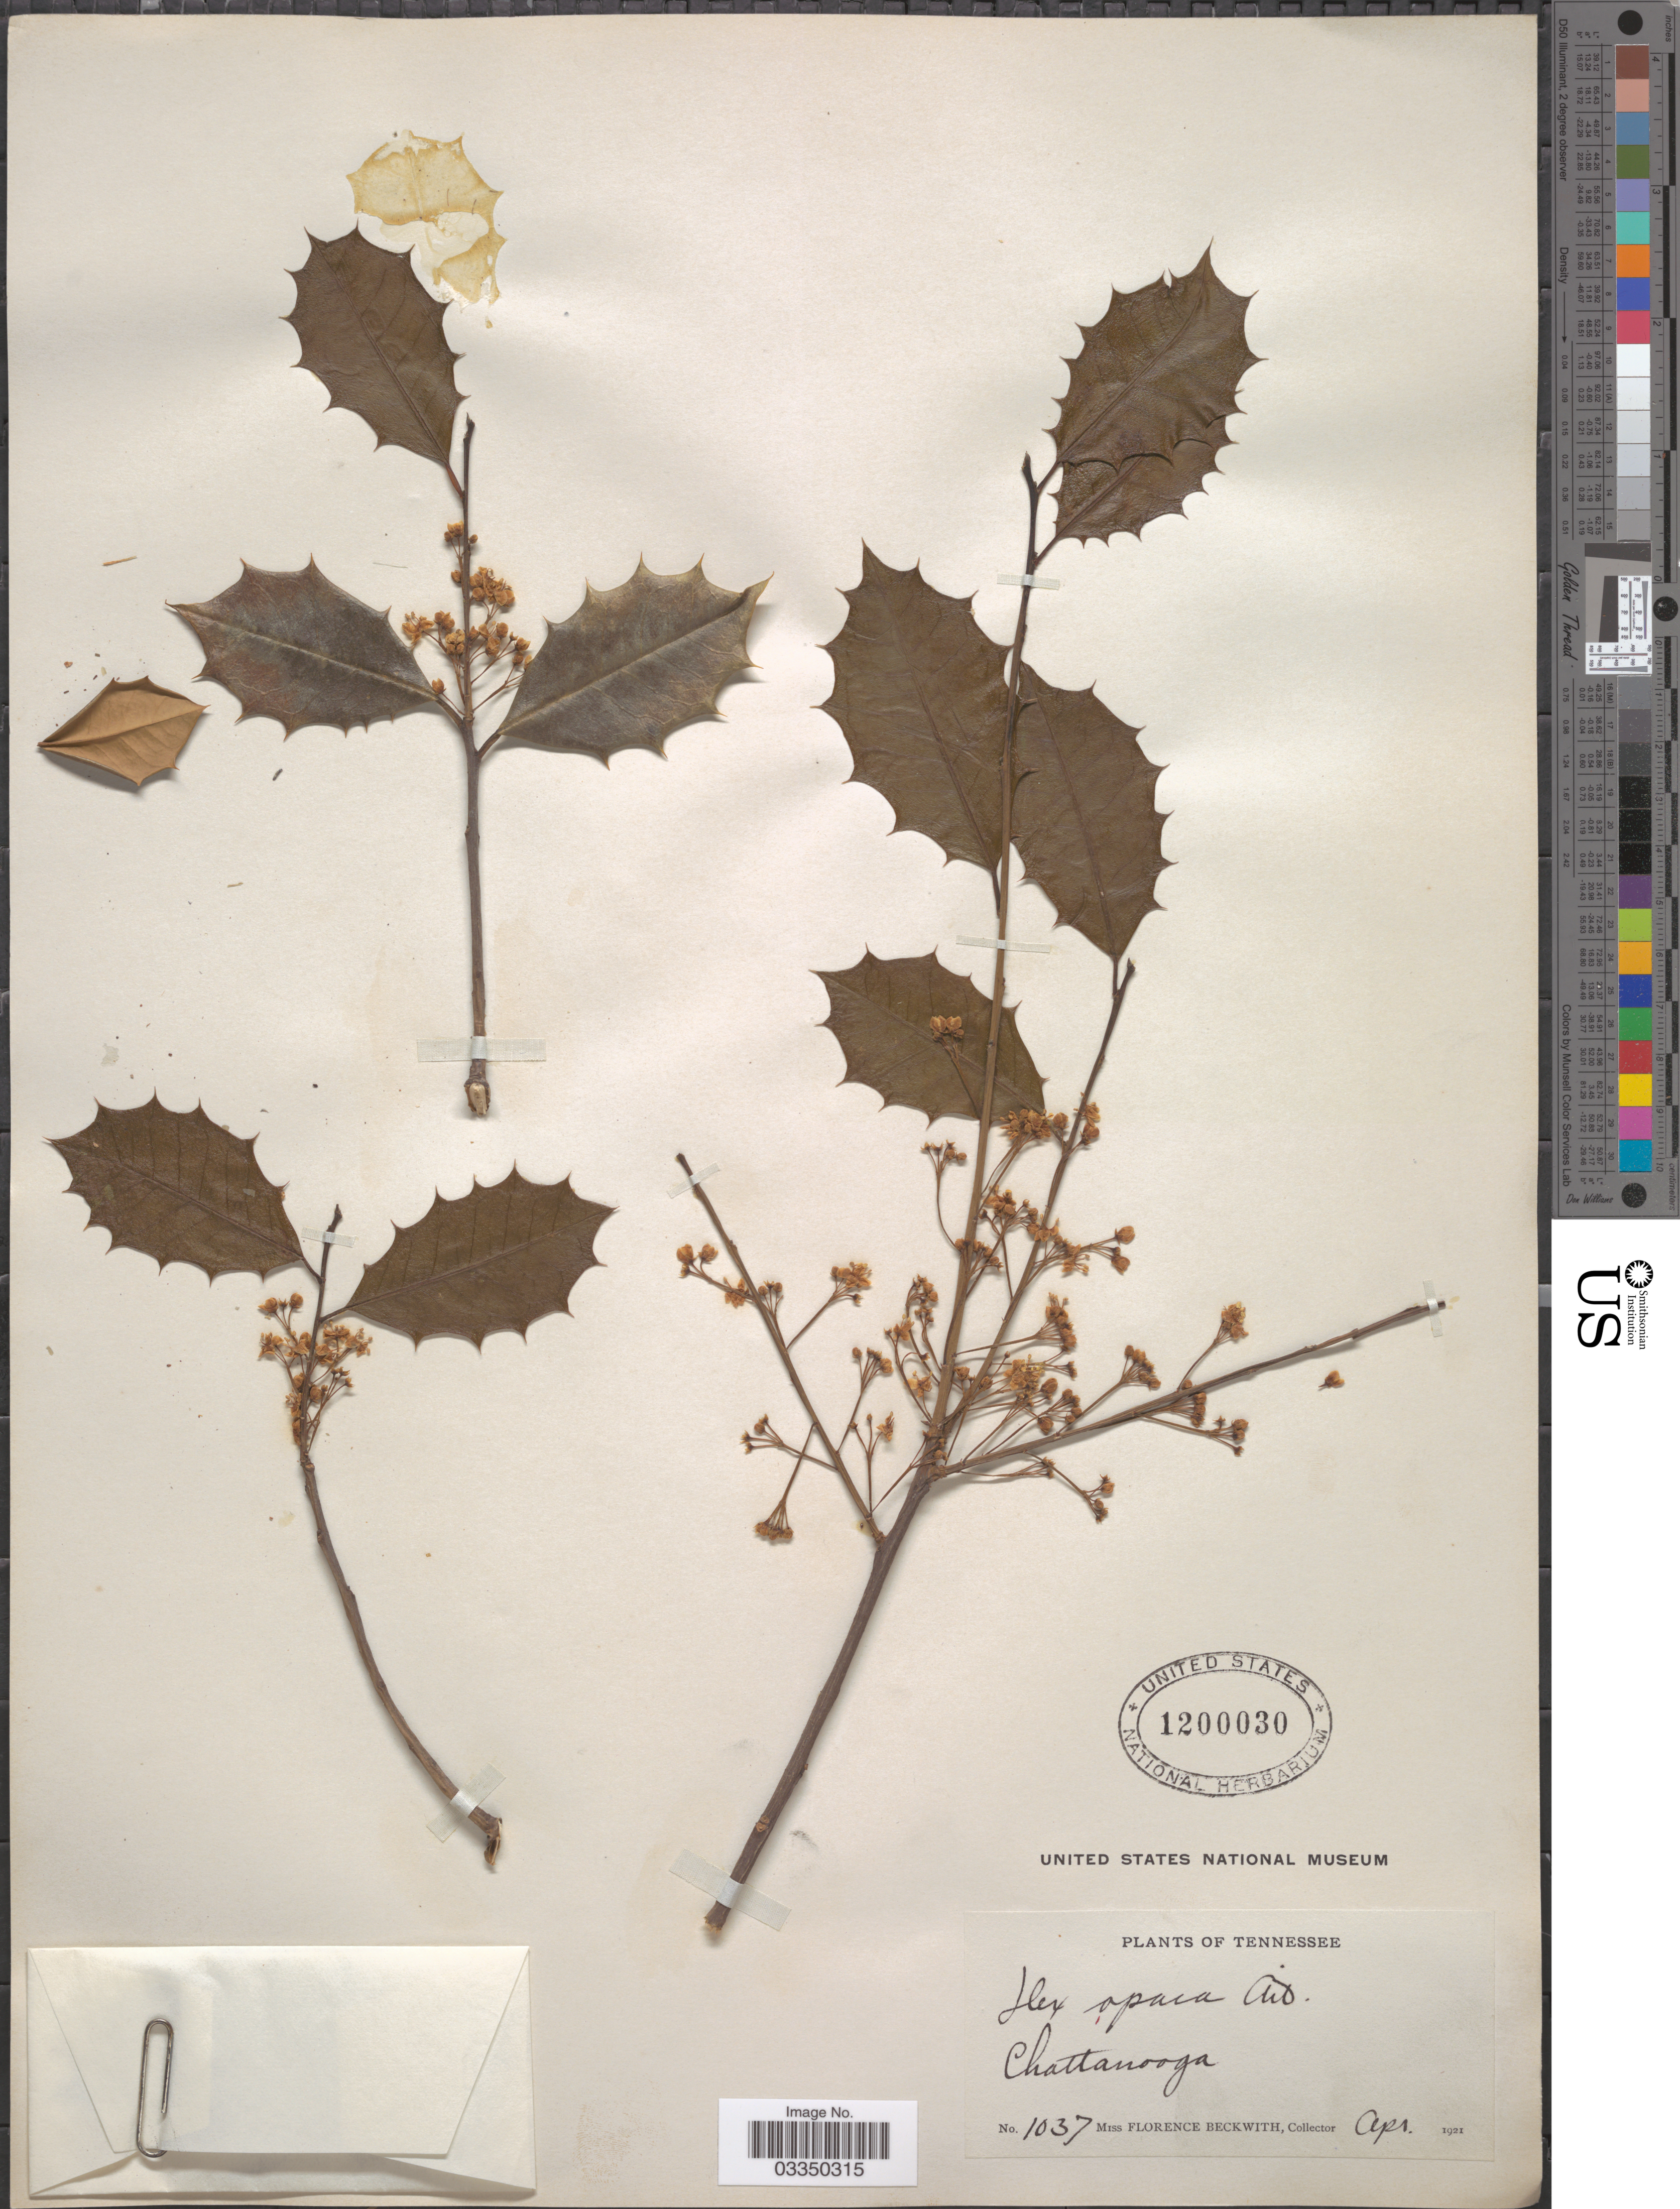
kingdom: Plantae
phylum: Tracheophyta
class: Magnoliopsida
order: Aquifoliales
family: Aquifoliaceae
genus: Ilex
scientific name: Ilex opaca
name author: Aiton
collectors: F. Beckwith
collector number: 1037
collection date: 1921-04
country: United States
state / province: Tennessee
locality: Chattanooga.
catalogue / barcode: US 1200030